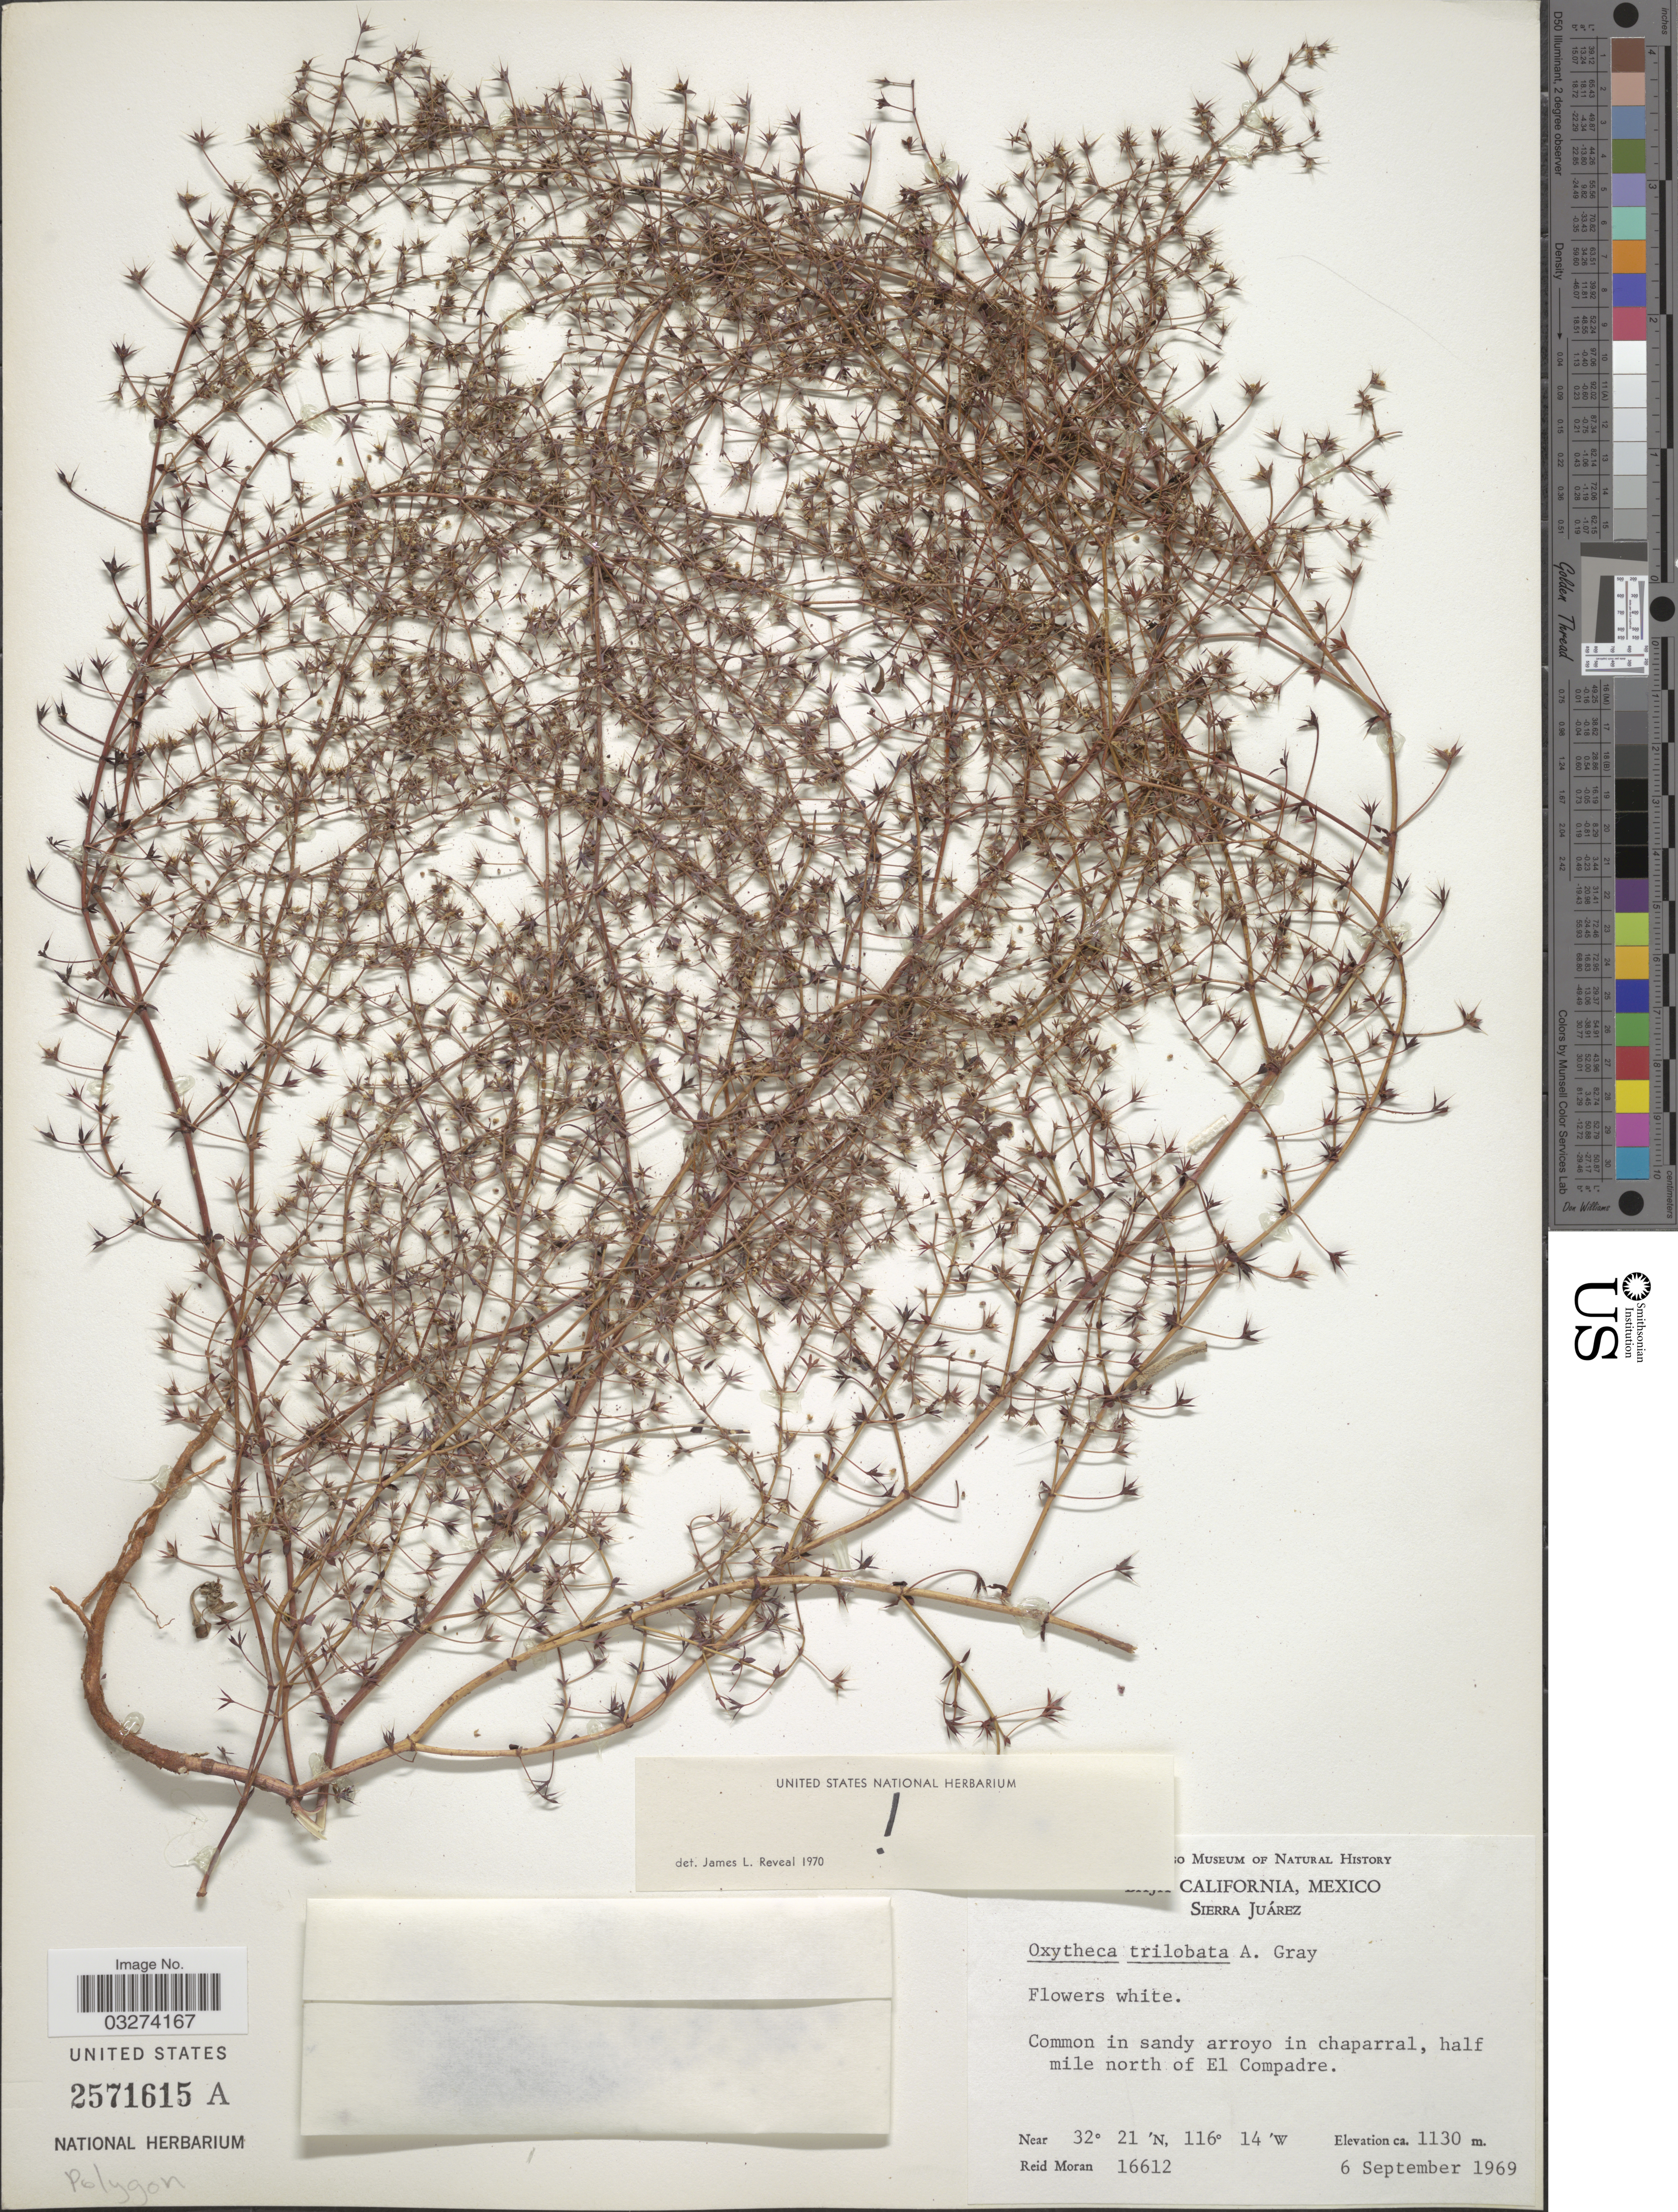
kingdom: Plantae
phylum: Tracheophyta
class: Magnoliopsida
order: Caryophyllales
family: Polygonaceae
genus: Sidotheca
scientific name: Sidotheca trilobata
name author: (A. Gray) Reveal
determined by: Strong, Mark T., (BOT), Smithsonian Institution - National Museum of Natural History (UNITED STATES)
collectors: R. Moran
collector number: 16612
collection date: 1969-09-06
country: Mexico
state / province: Baja California Norte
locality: Sierra Juárez. Half mile north of El Compadre.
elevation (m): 1130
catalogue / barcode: US 2571615A